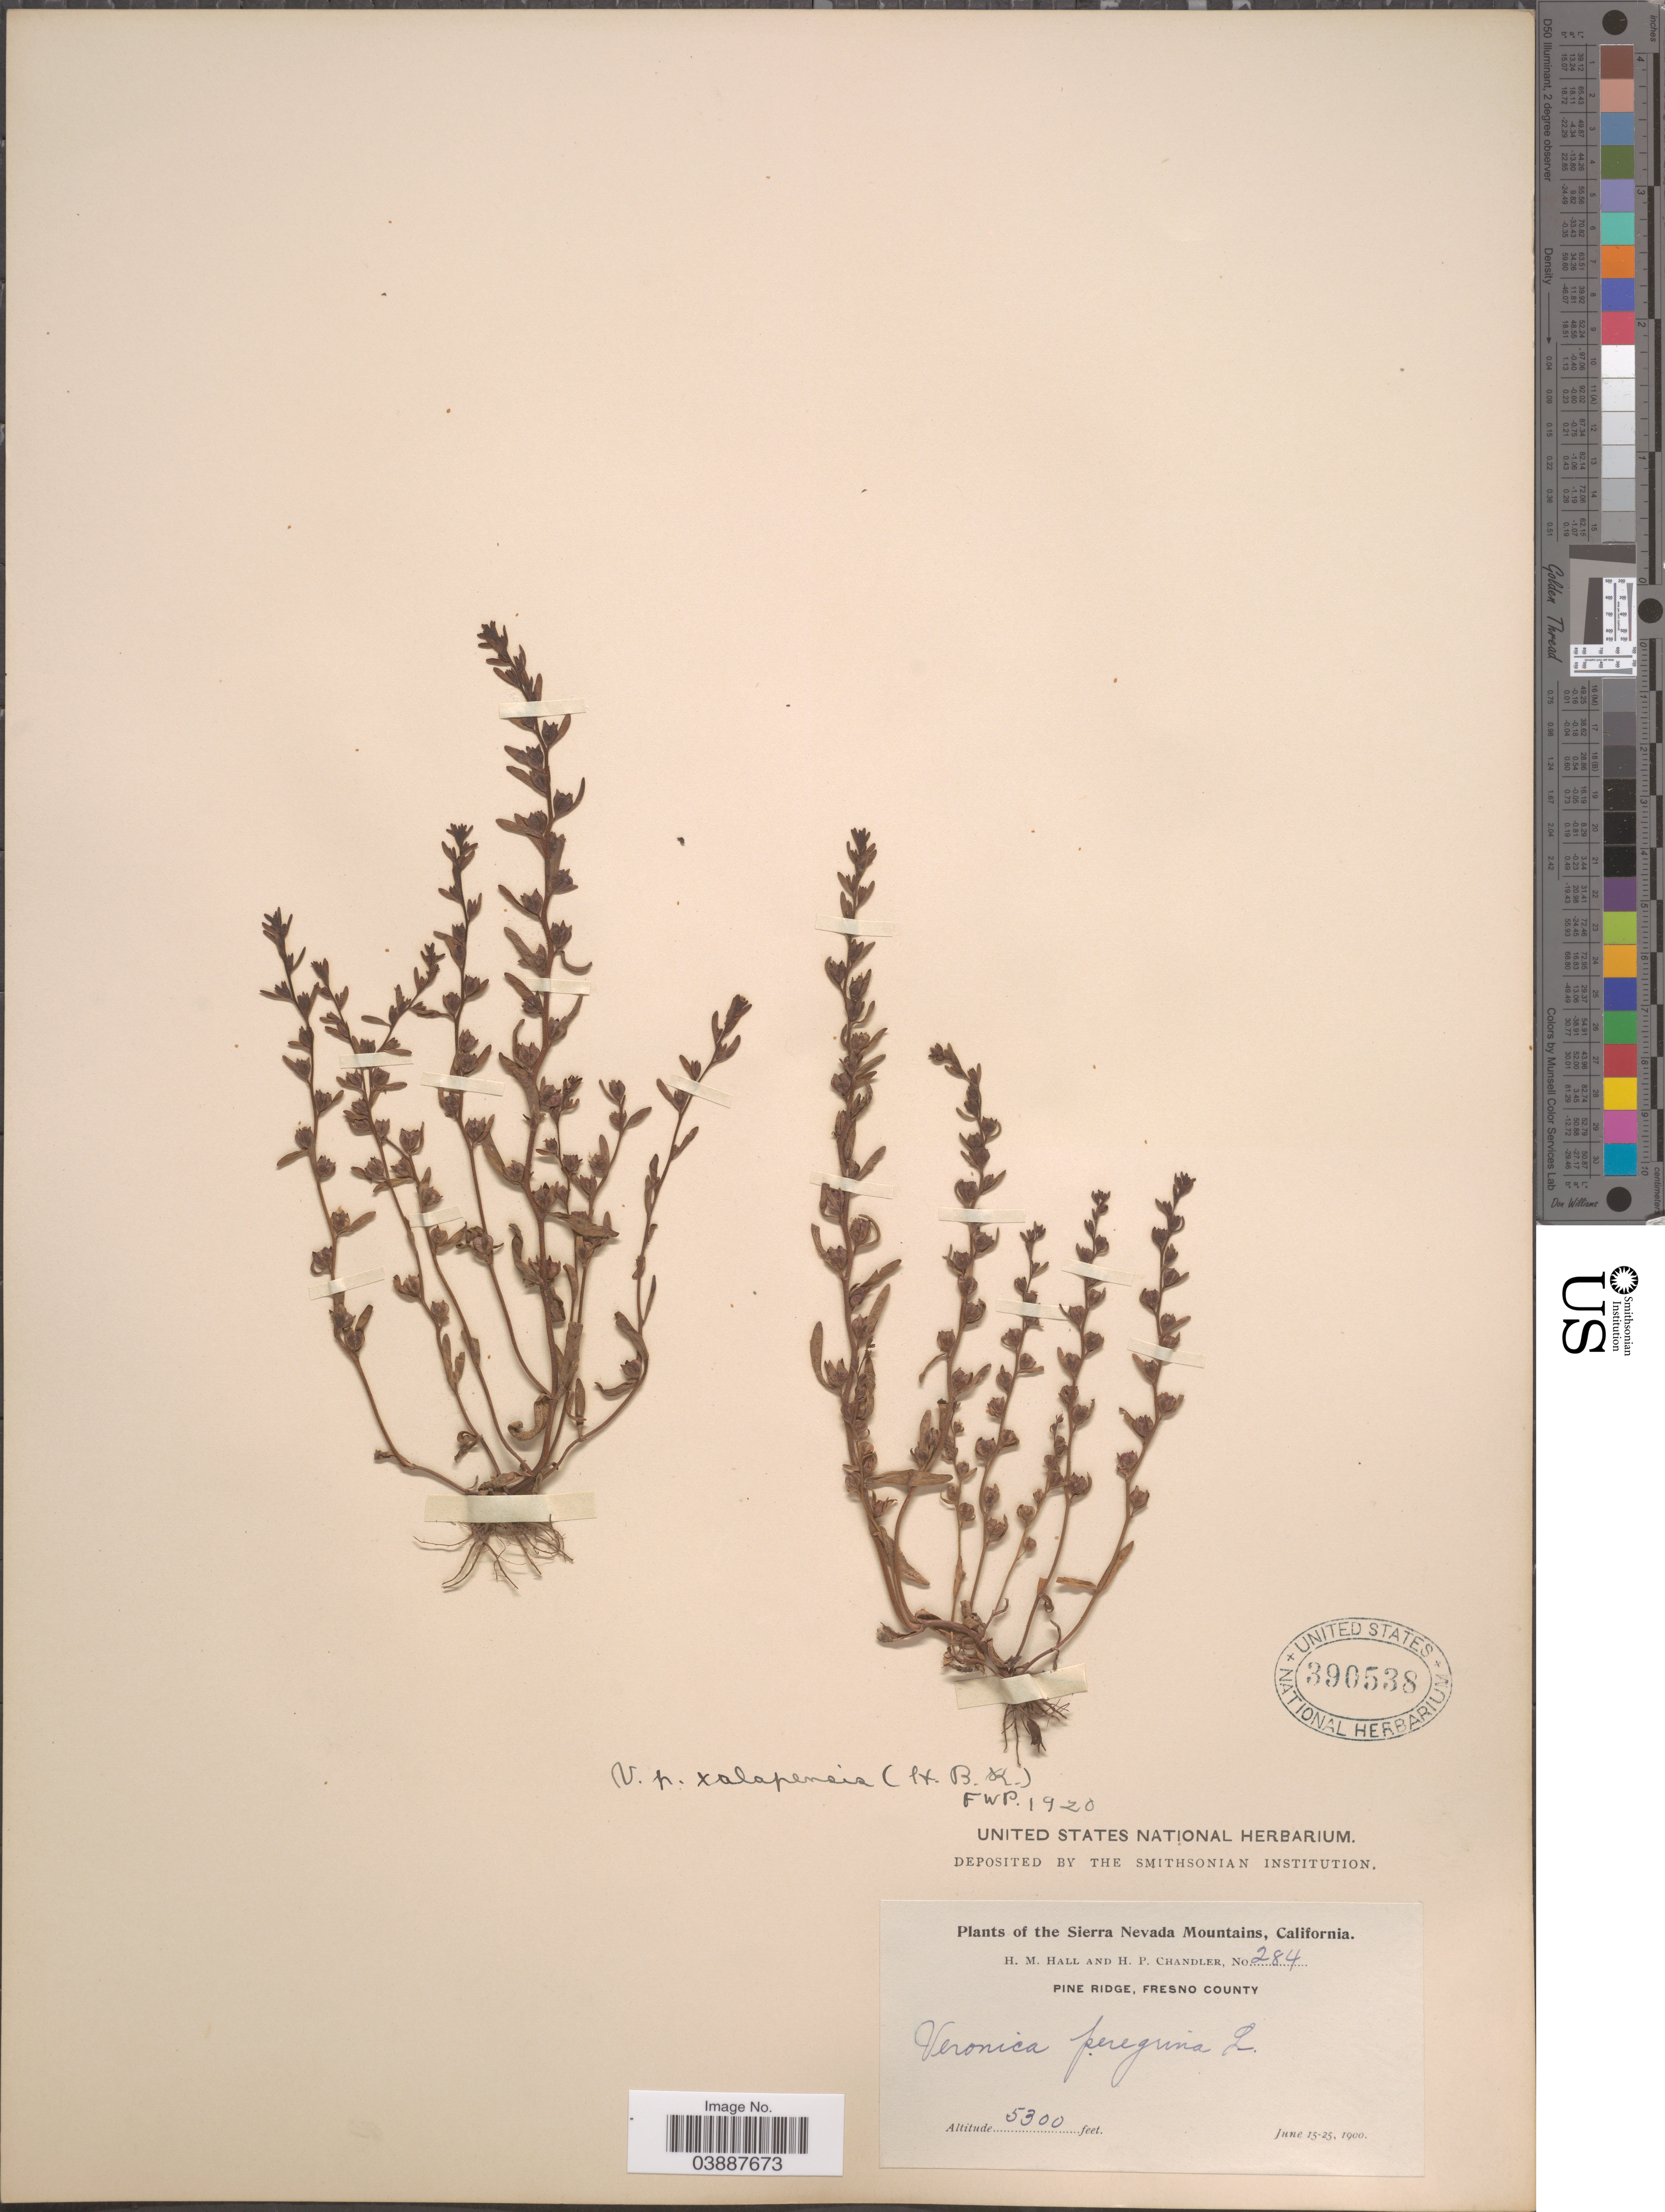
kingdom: Plantae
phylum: Tracheophyta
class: Magnoliopsida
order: Lamiales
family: Plantaginaceae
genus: Veronica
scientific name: Veronica peregrina var. xalapensis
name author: Kunth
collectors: H. M. Hall & H. Chandler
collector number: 284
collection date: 1900-06-15/1900-06-25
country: United States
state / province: California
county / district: Fresno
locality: The Sierra Nevada Mountains. Pine Ridge, Fresno County.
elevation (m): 1615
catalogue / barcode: US 390538